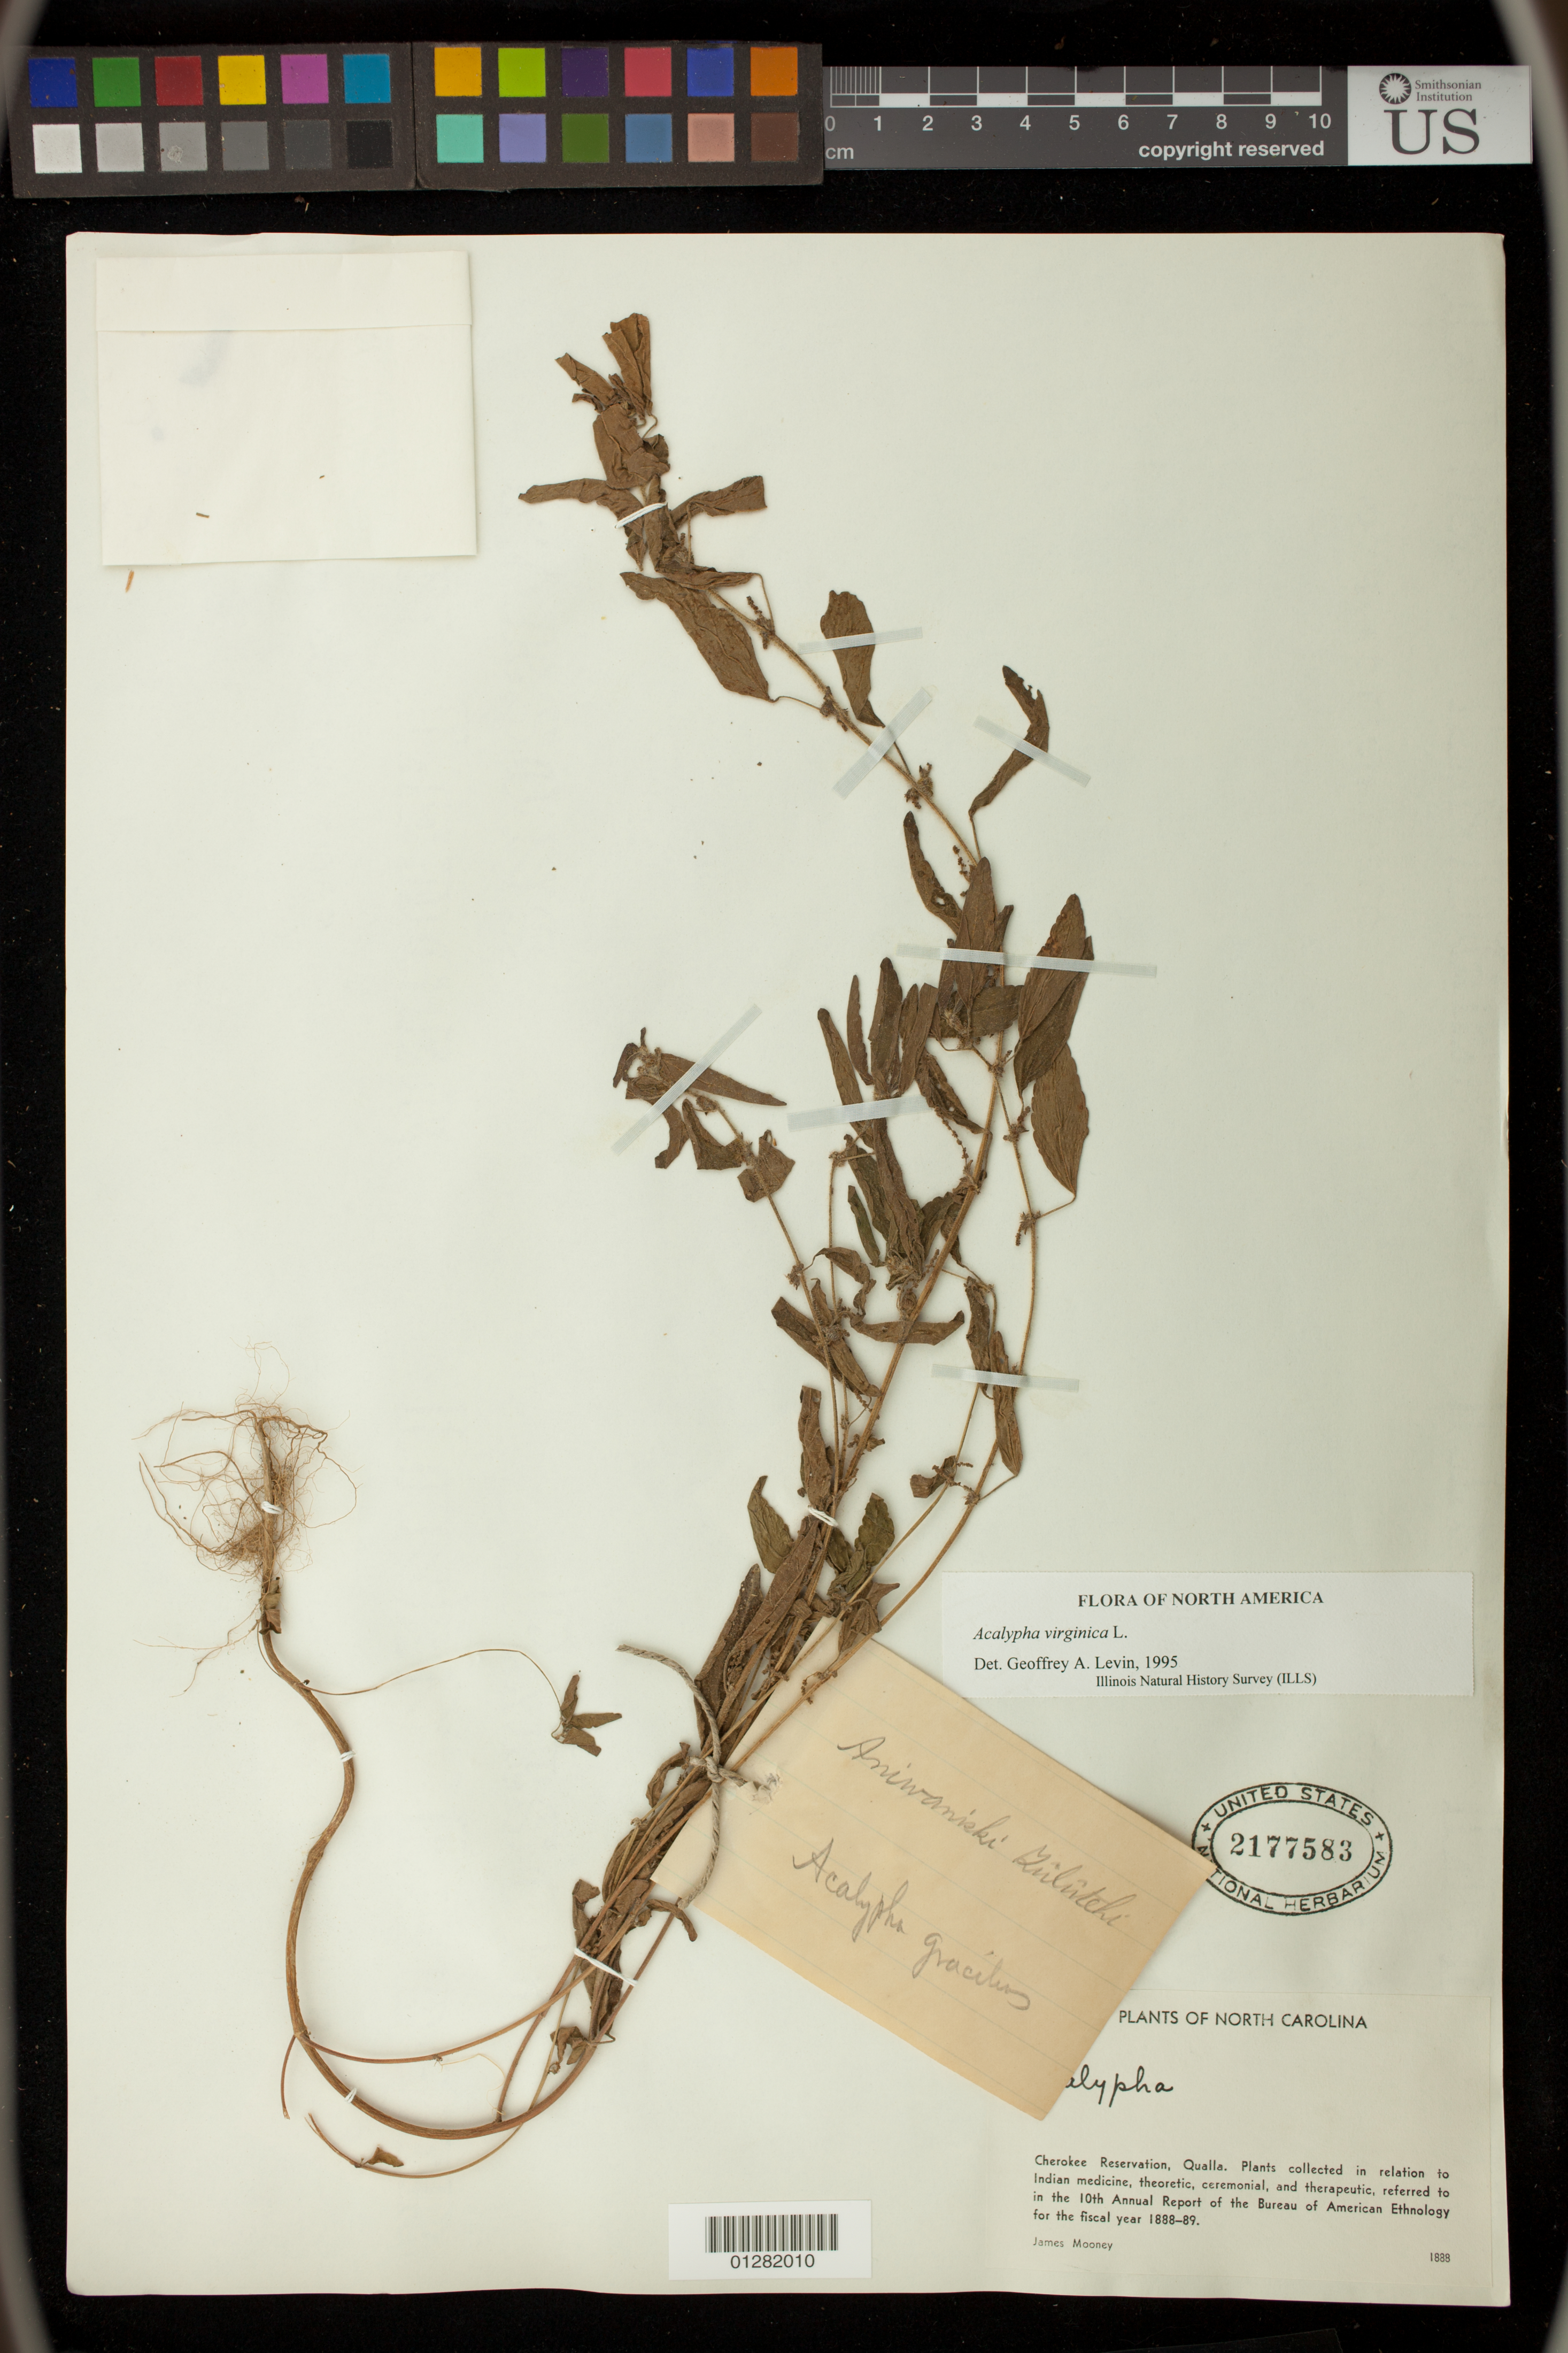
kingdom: Plantae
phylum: Tracheophyta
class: Magnoliopsida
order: Malpighiales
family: Euphorbiaceae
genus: Acalypha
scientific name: Acalypha virginica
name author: L.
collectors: J. Mooney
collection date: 1888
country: United States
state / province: North Carolina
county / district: Jackson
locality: Cherokee Reservation, Qualla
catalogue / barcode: US 2177583